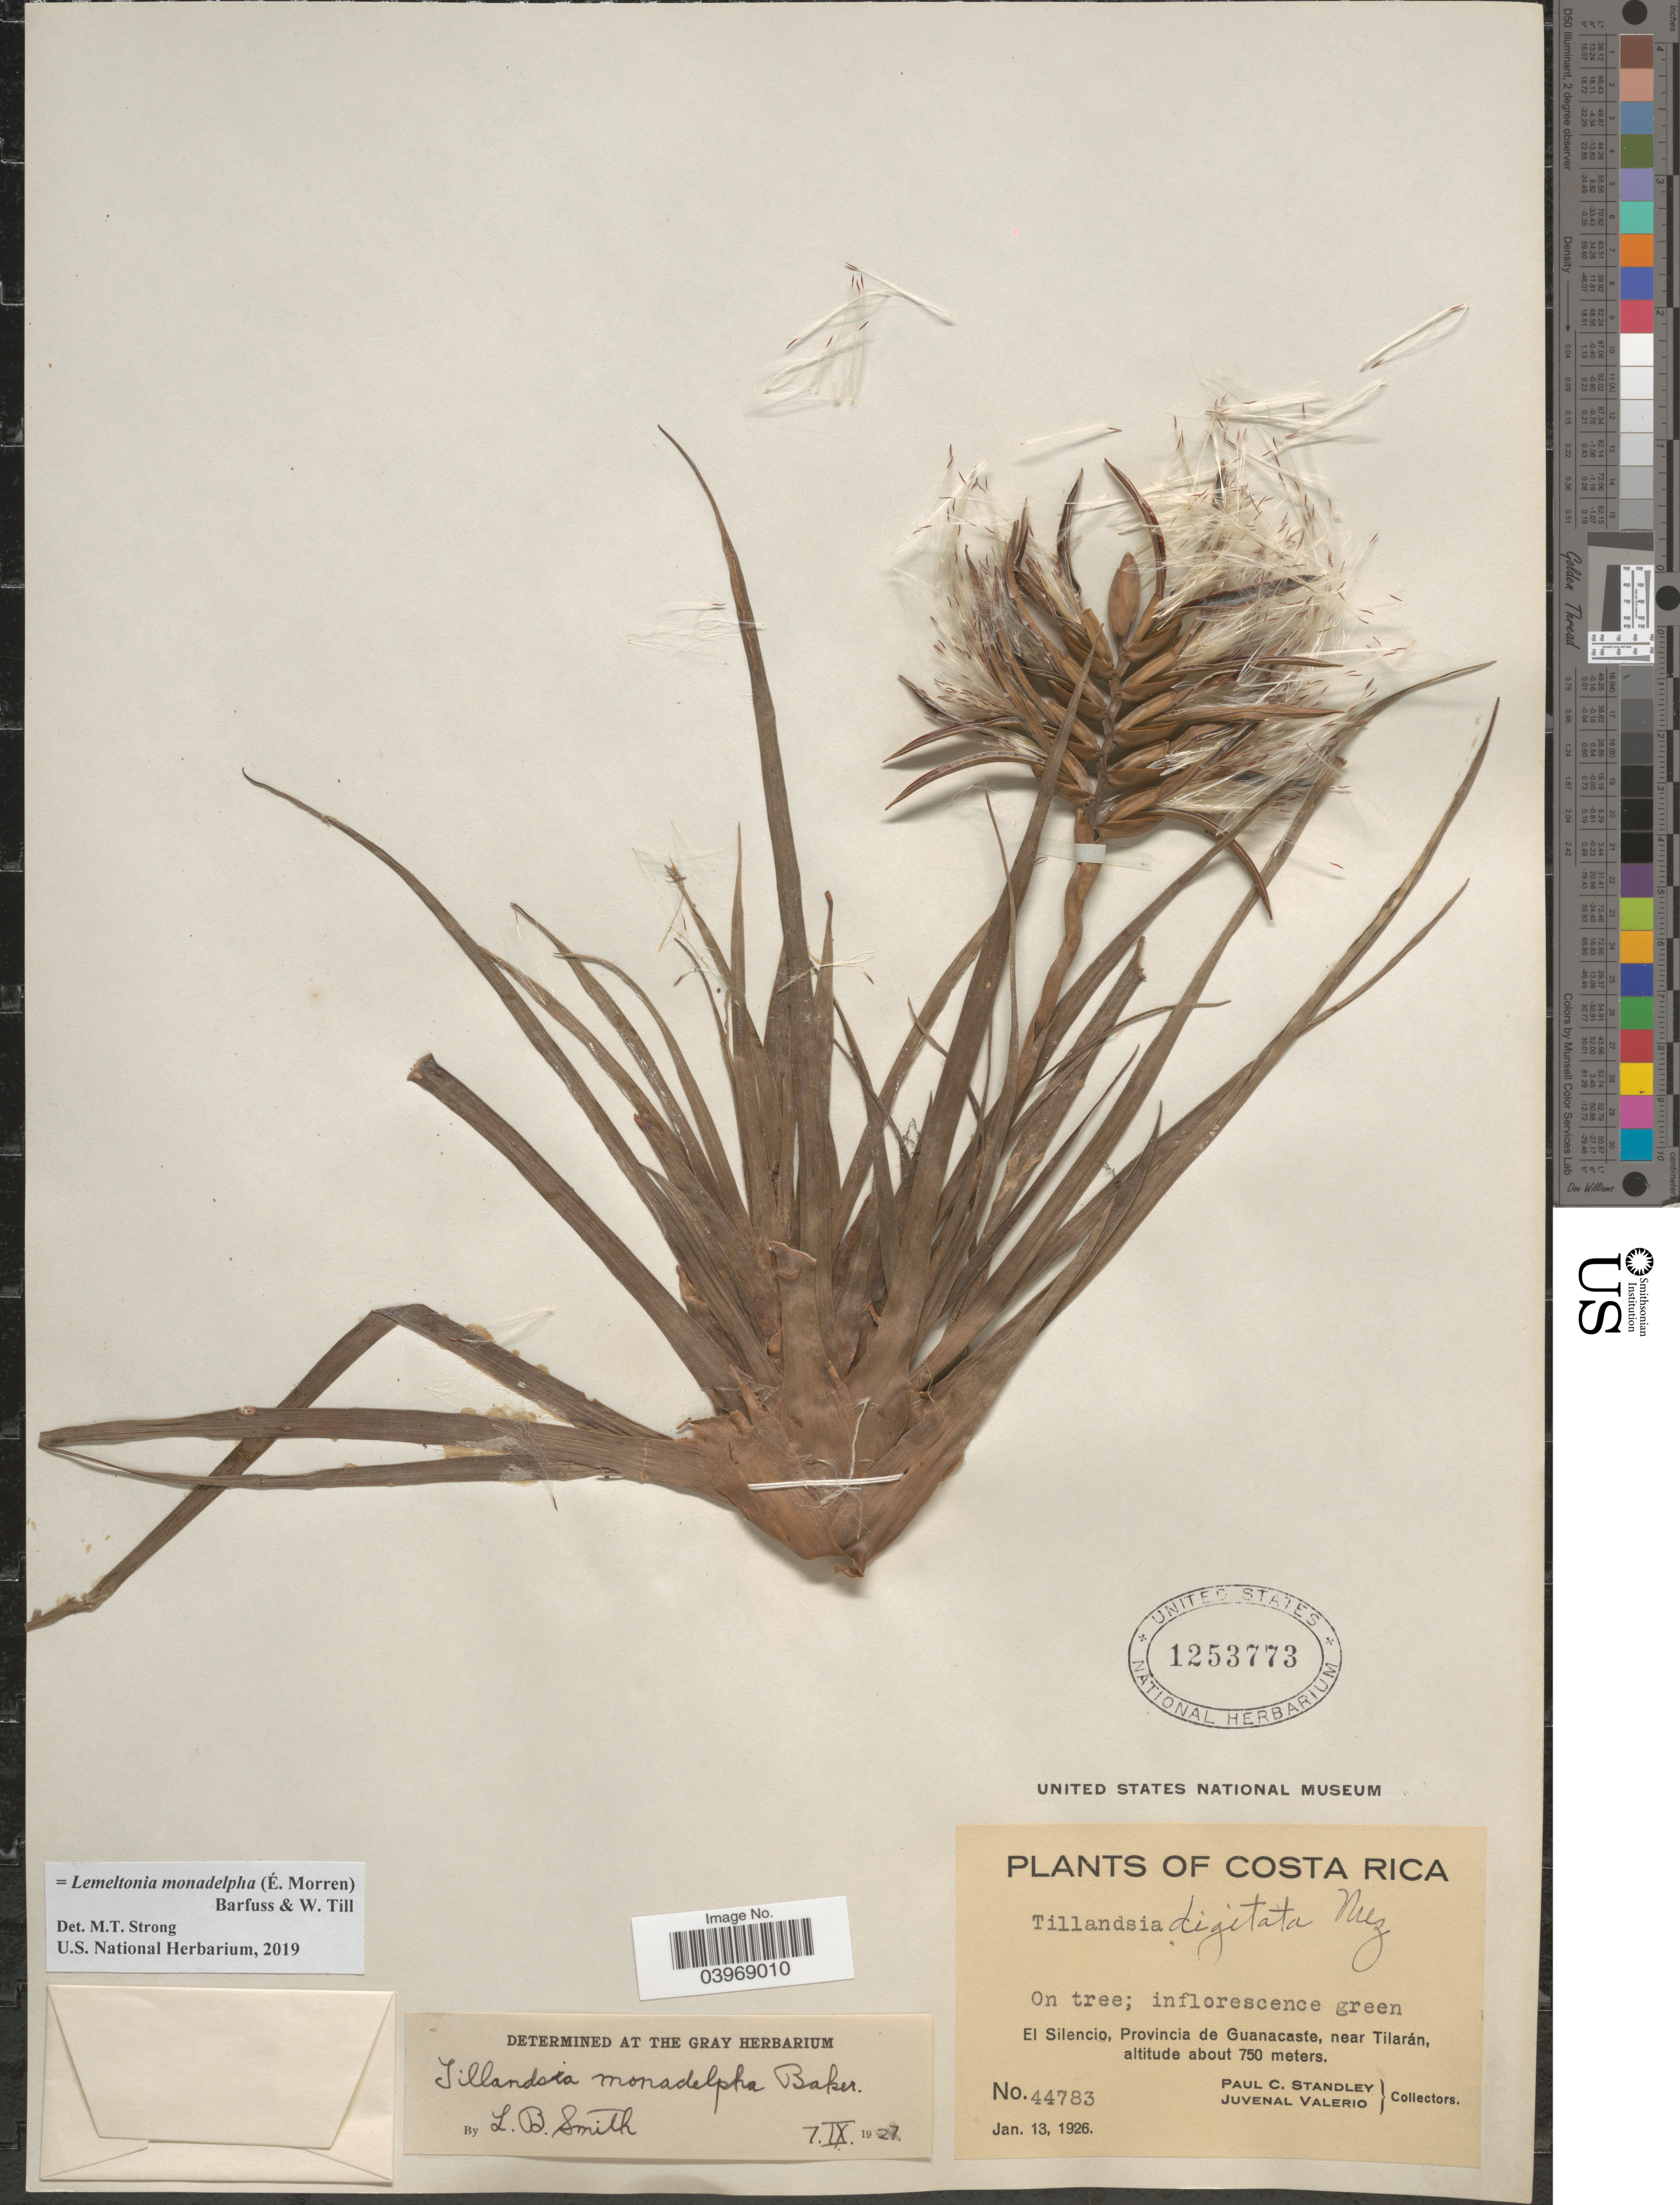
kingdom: Plantae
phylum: Tracheophyta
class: Liliopsida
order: Poales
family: Bromeliaceae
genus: Lemeltonia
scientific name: Lemeltonia monadelpha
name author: (É. Morren) Barfuss & W. Till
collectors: P. C. Standley & J. Valerio R.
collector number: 44783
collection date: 1926-01-13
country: Costa Rica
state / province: Guanacaste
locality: El Silencio, near Tilarán.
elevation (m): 750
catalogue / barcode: US 1253773